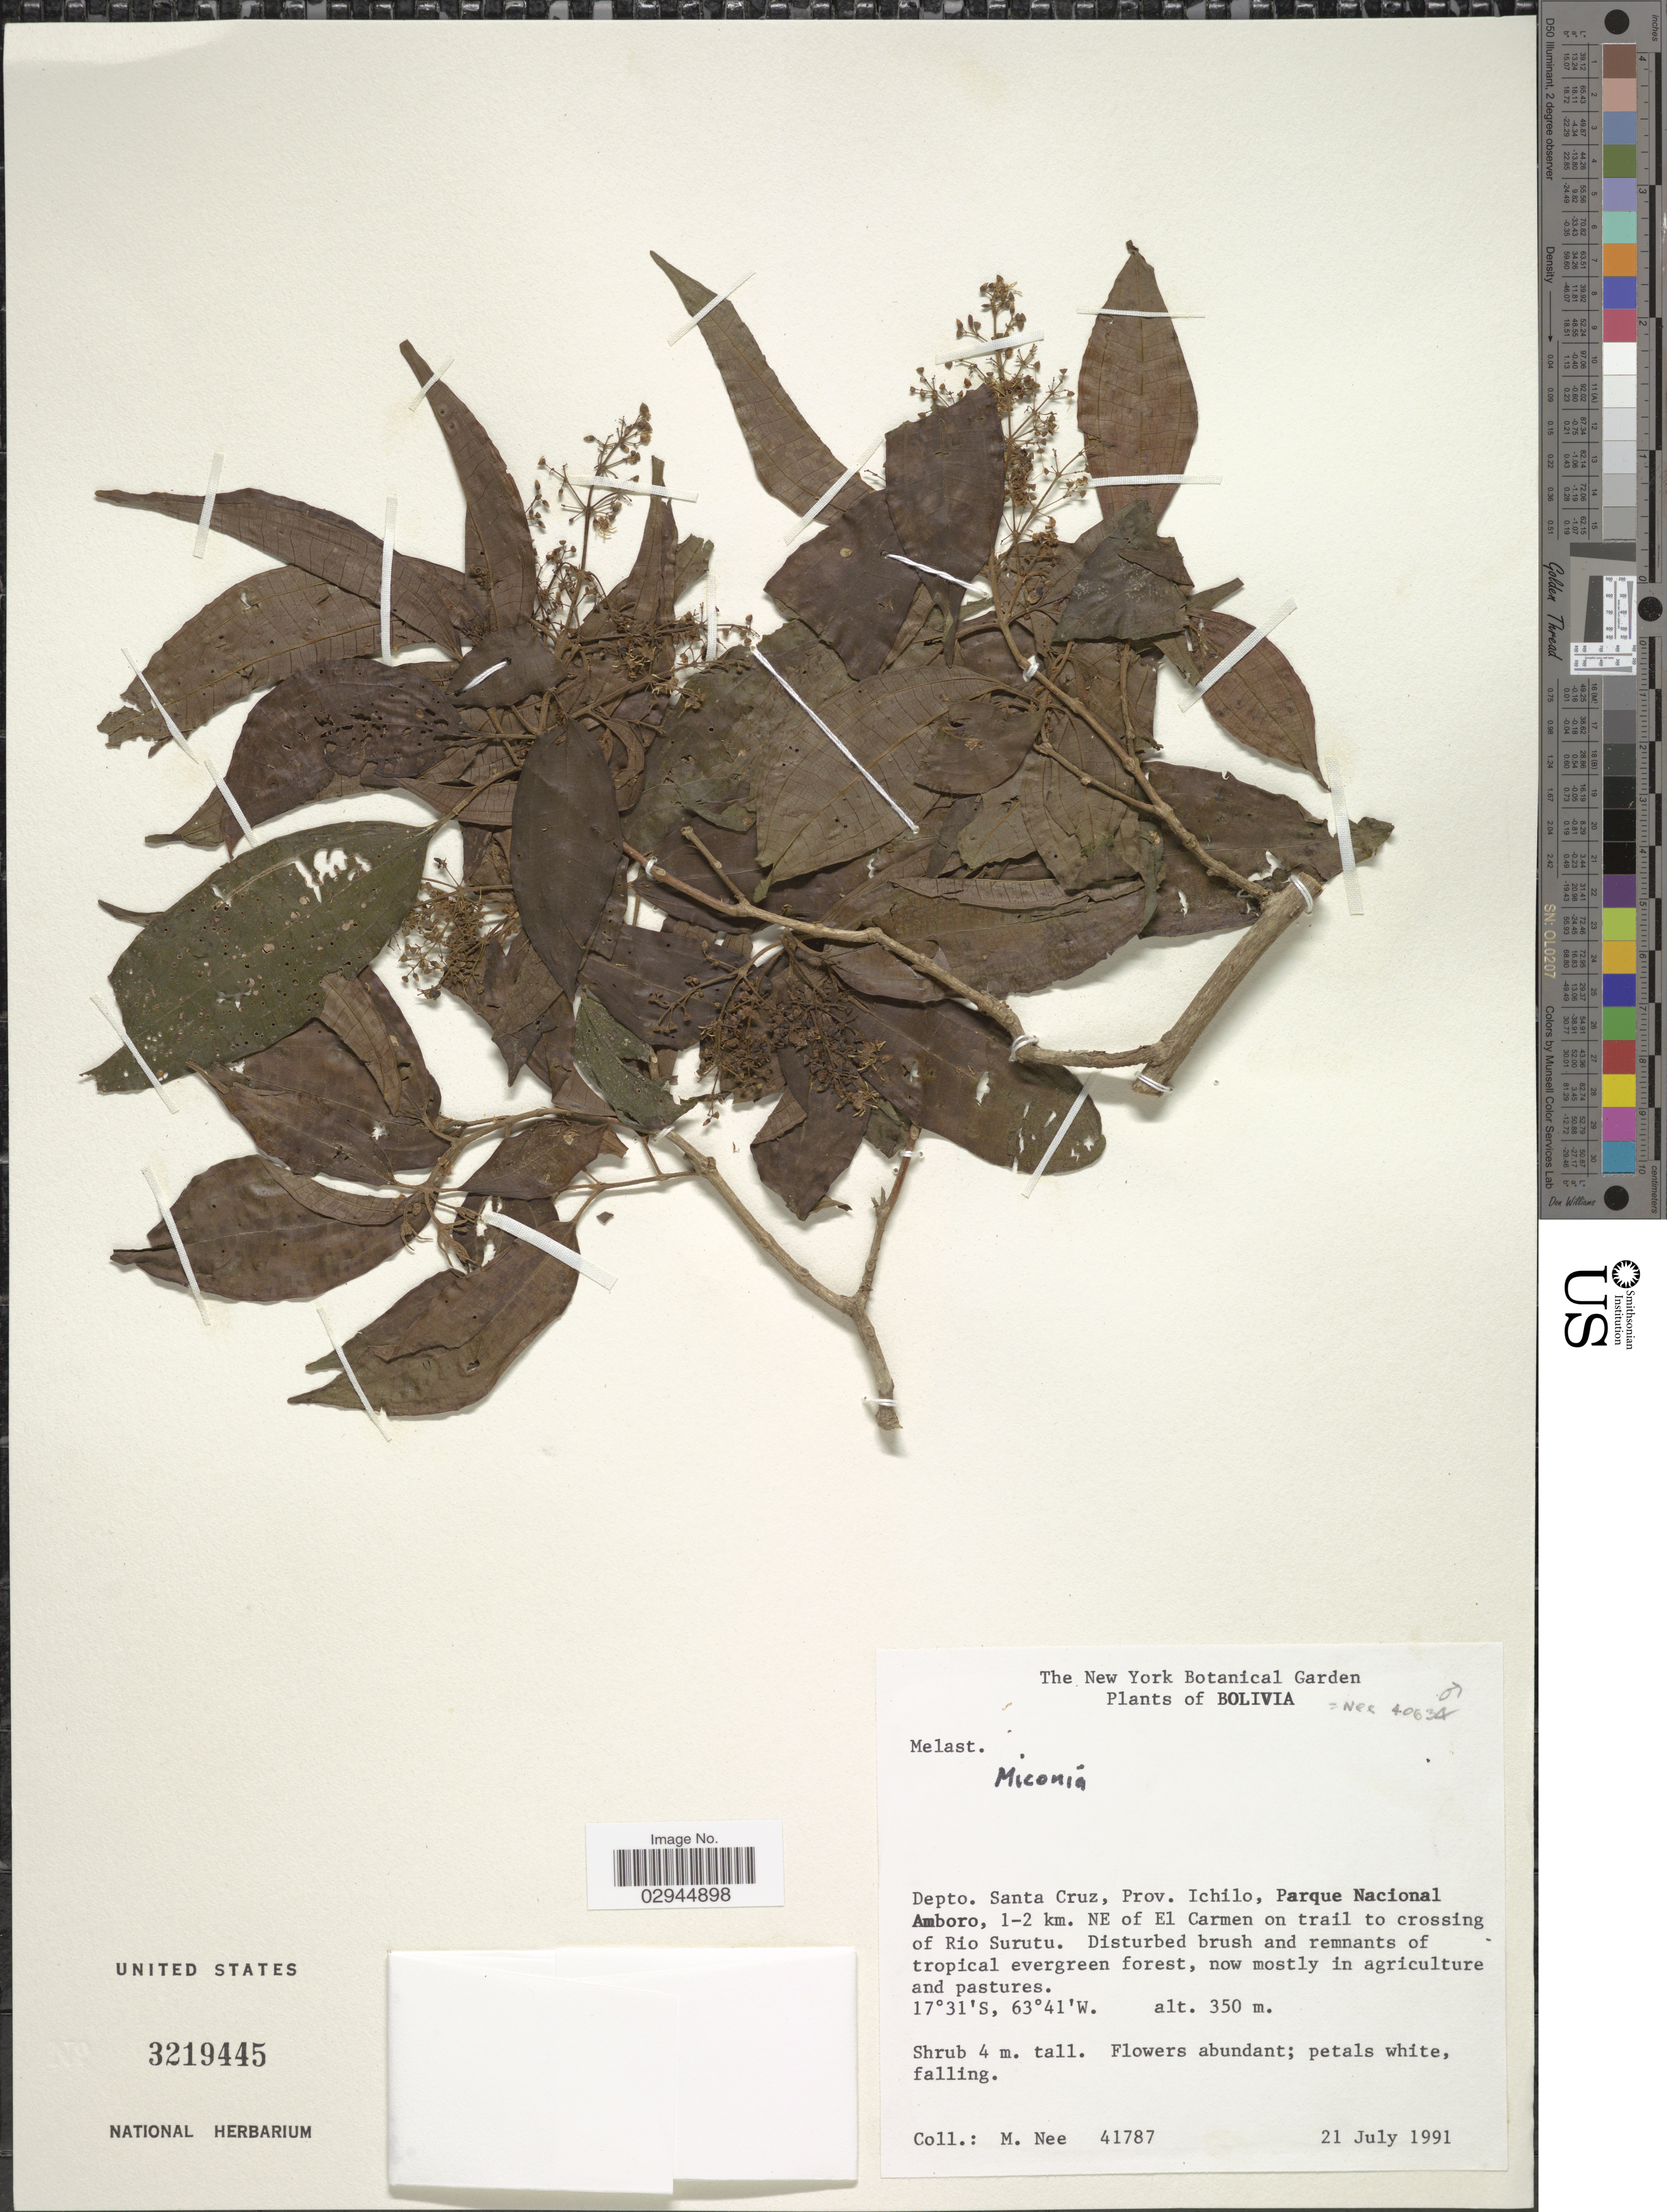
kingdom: Plantae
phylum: Tracheophyta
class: Magnoliopsida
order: Myrtales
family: Melastomataceae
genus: Miconia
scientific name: Miconia sp.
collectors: M. Nee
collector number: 41787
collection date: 1991-07-21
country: Bolivia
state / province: Santa Cruz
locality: Depto. Santa Cruz, Prov. Ichilo, Parque Nacional Amboro, 1-2 km. NE of El Carmen on trail to crossing of Rio Surutu.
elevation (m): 350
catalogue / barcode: US 3219445